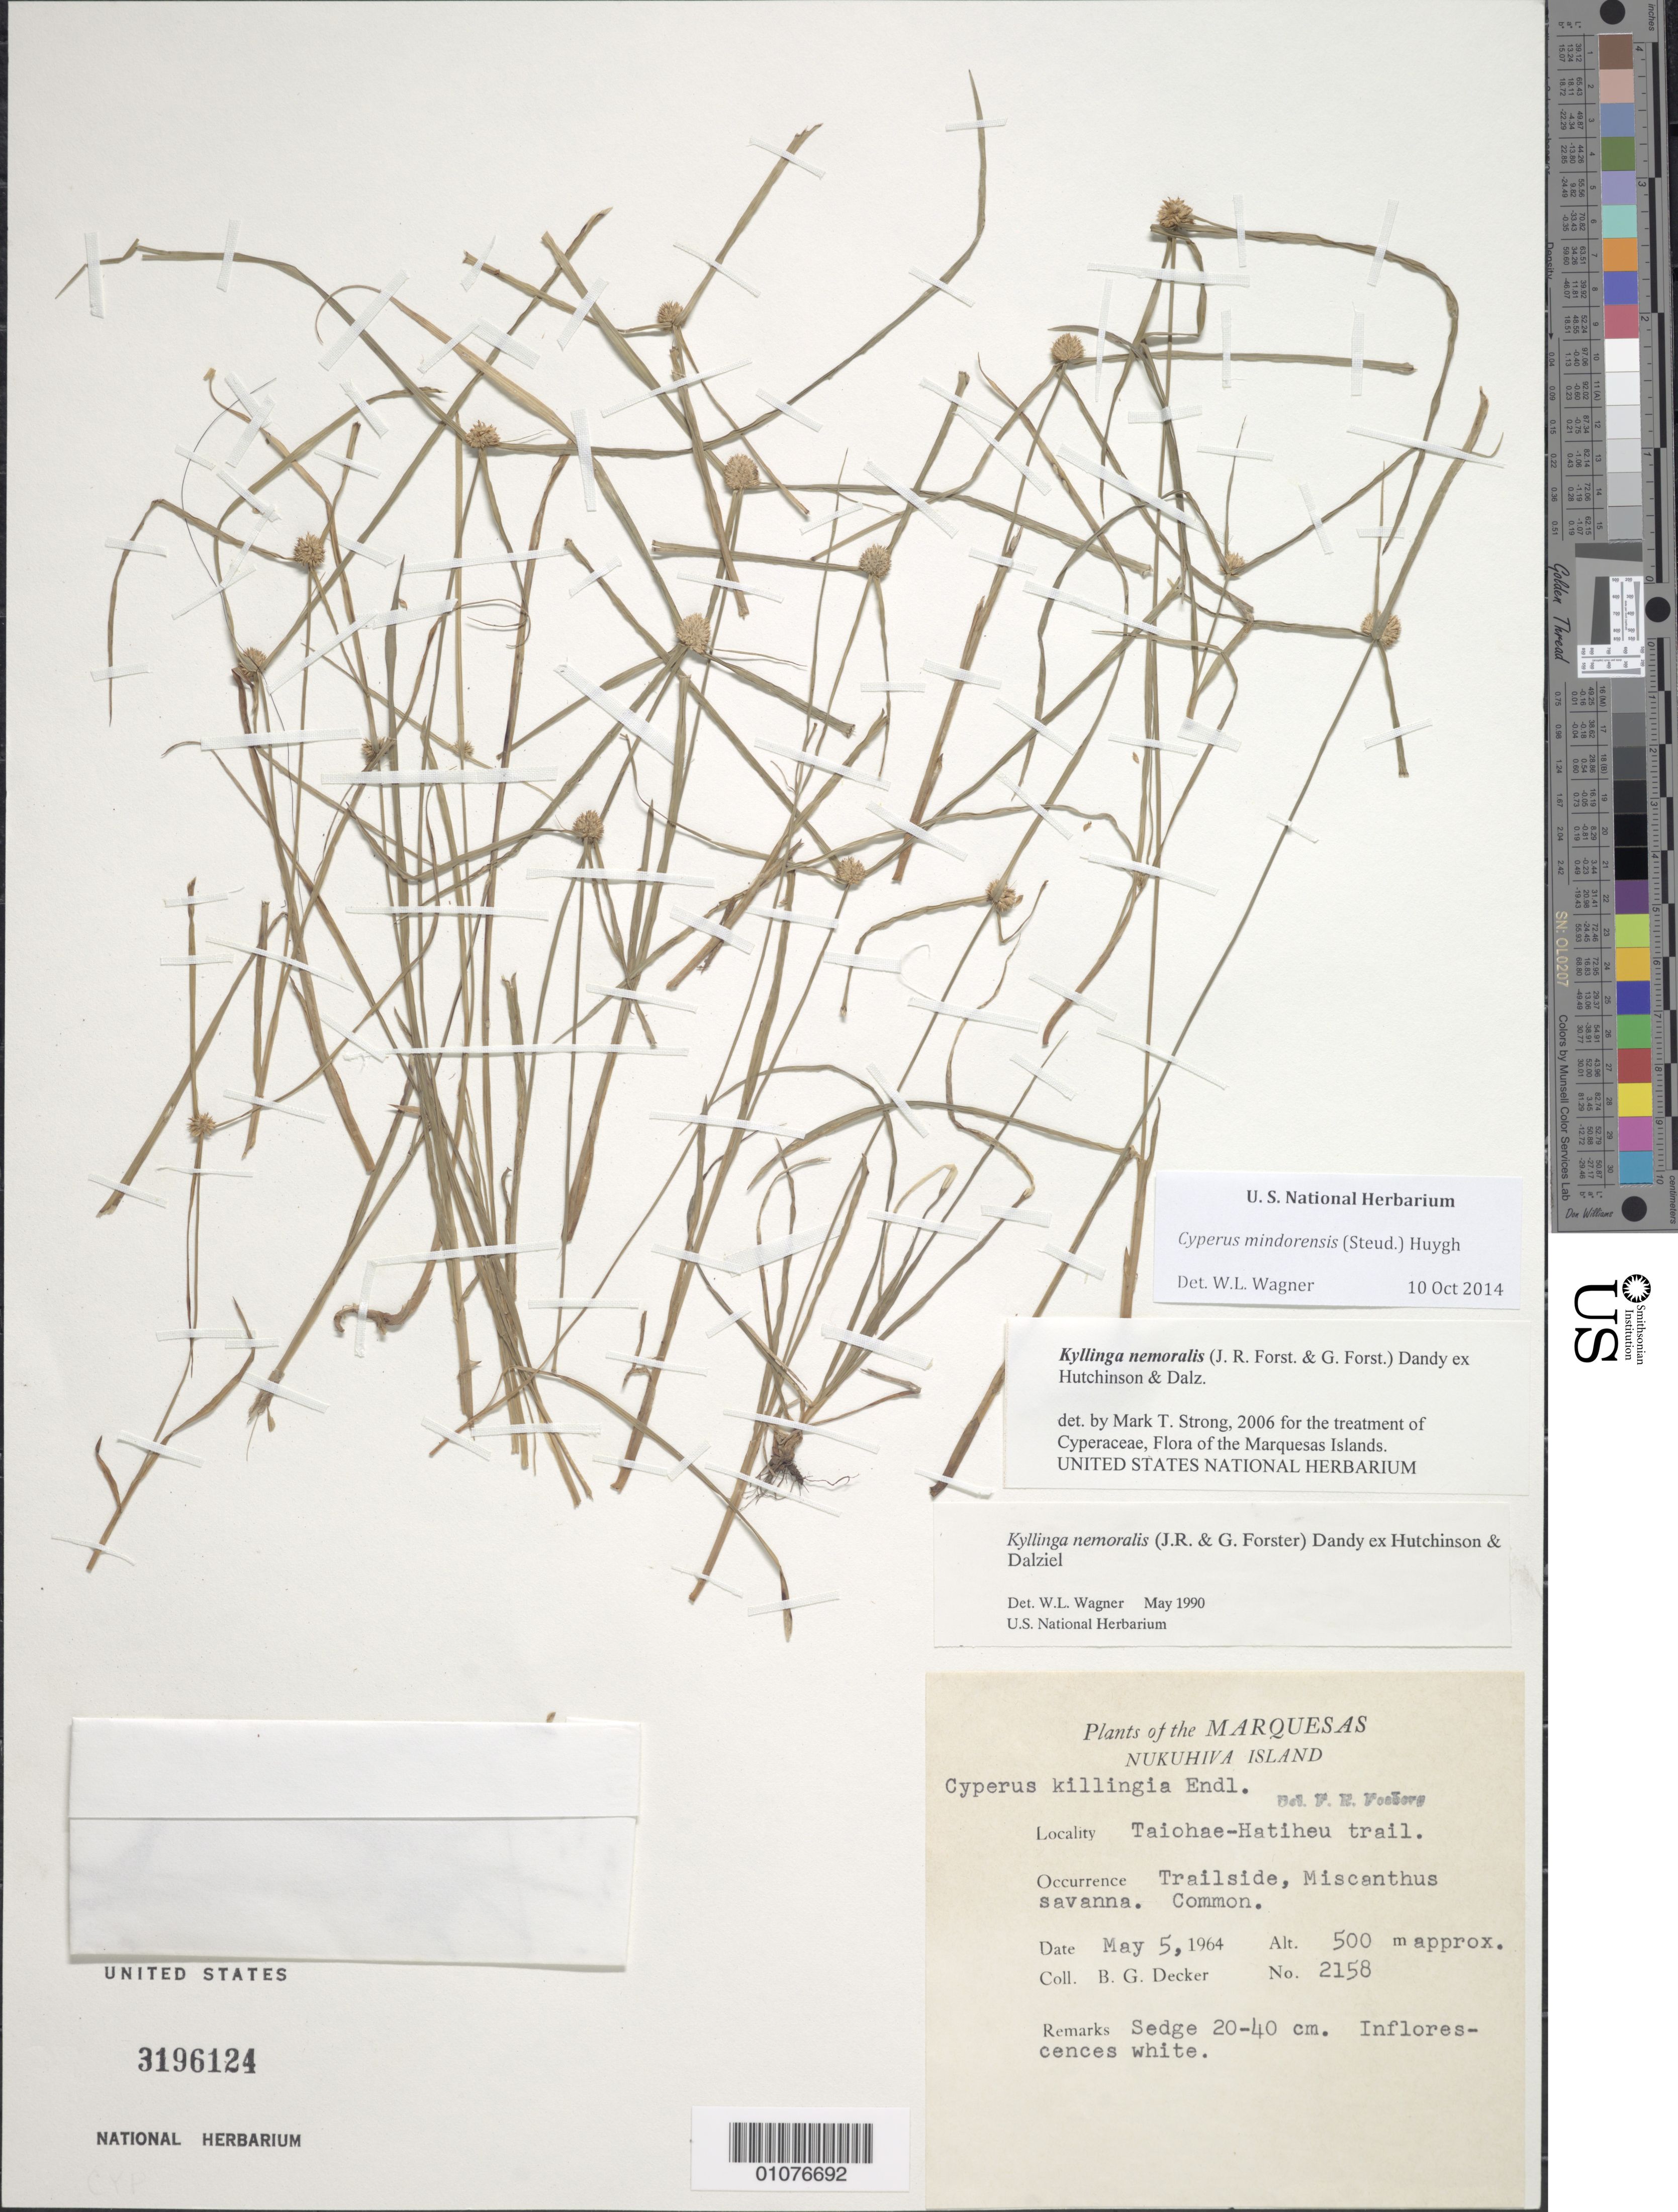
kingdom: Plantae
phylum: Tracheophyta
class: Liliopsida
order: Poales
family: Cyperaceae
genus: Cyperus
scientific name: Cyperus mindorensis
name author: (Steud.) Huygh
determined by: Lorence, David H., (PTBG), National Tropical Botanical Garden (UNITED STATES)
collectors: B. G. Decker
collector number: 2158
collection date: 1964-05-05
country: French Polynesia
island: Nuku Hiva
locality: Taiohae-Hatiheu Trail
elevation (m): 500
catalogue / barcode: US 3196124